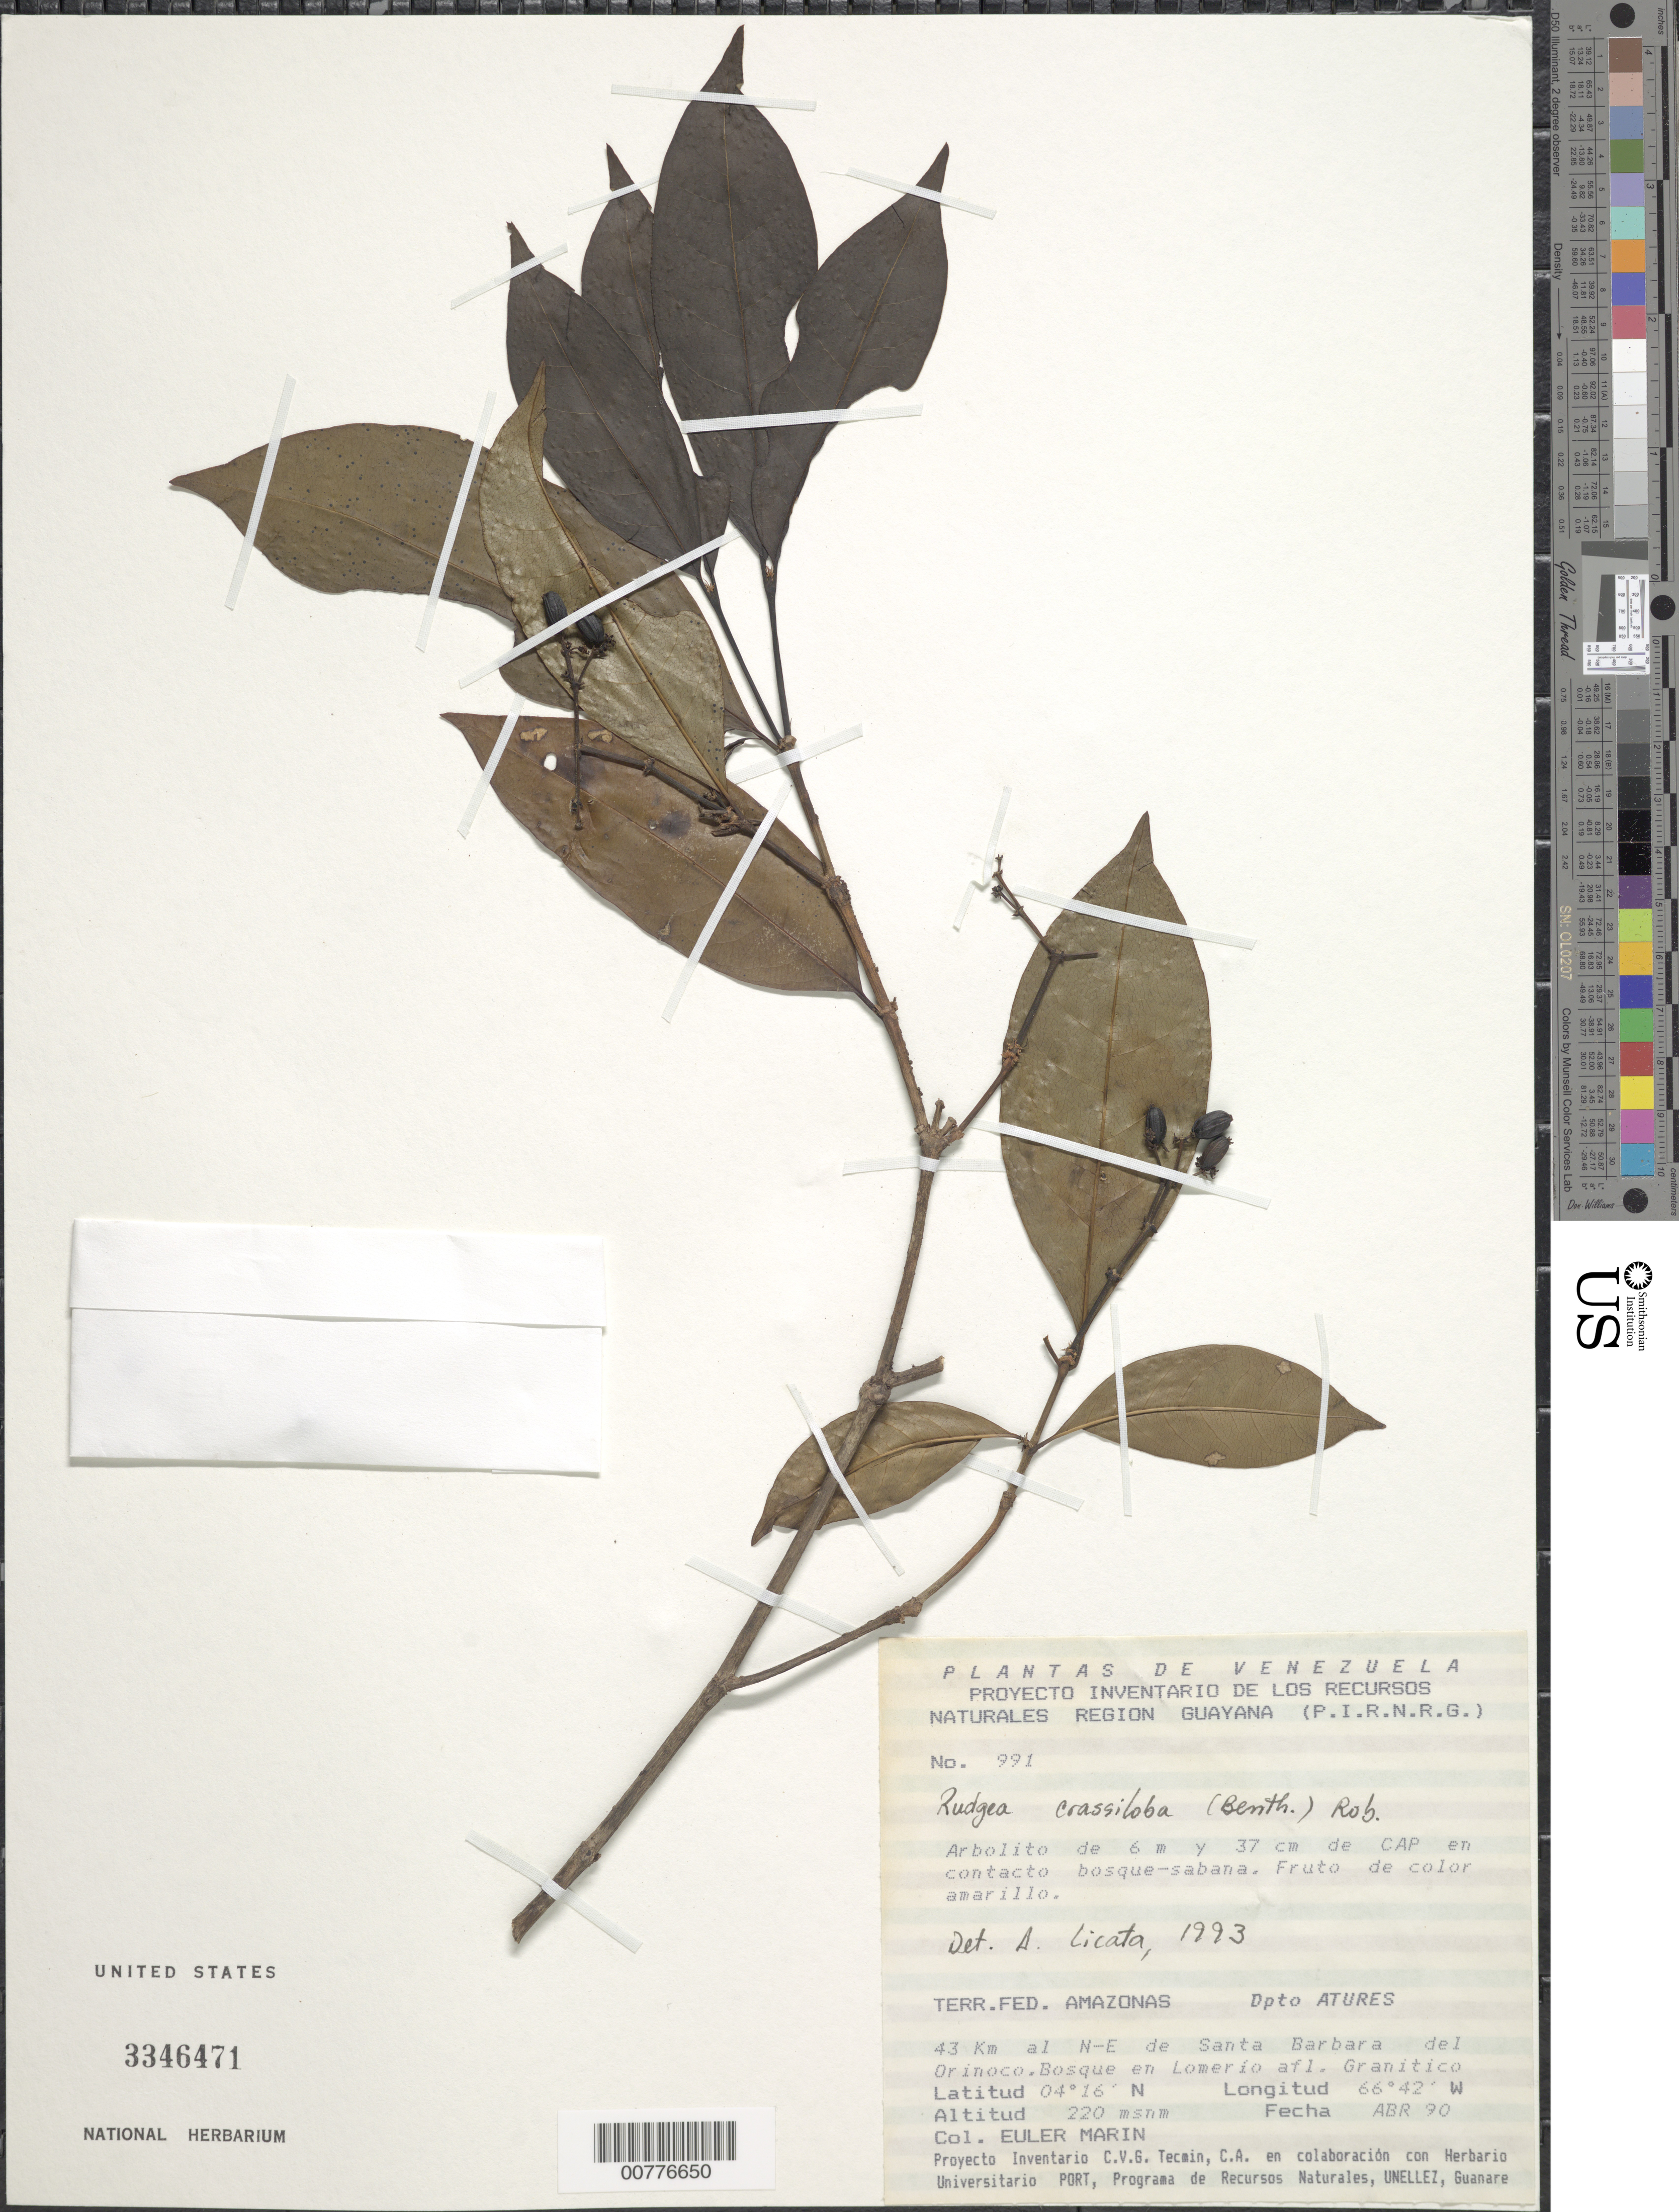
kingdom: Plantae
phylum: Tracheophyta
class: Magnoliopsida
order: Gentianales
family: Rubiaceae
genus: Rudgea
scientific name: Rudgea crassiloba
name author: (Benth.) B.L. Rob.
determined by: Licata, A., (PORT), Univ. Nac. Exp. de los Llanos Ezequiel Zamora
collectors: E. Marin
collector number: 991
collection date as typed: Apr-90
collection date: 1990-04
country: Venezuela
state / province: Amazonas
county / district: Atures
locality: Santa Barbara del Orinoco, 43 km al NE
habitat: En contacto bosque-sabana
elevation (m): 220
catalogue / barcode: US 3346471